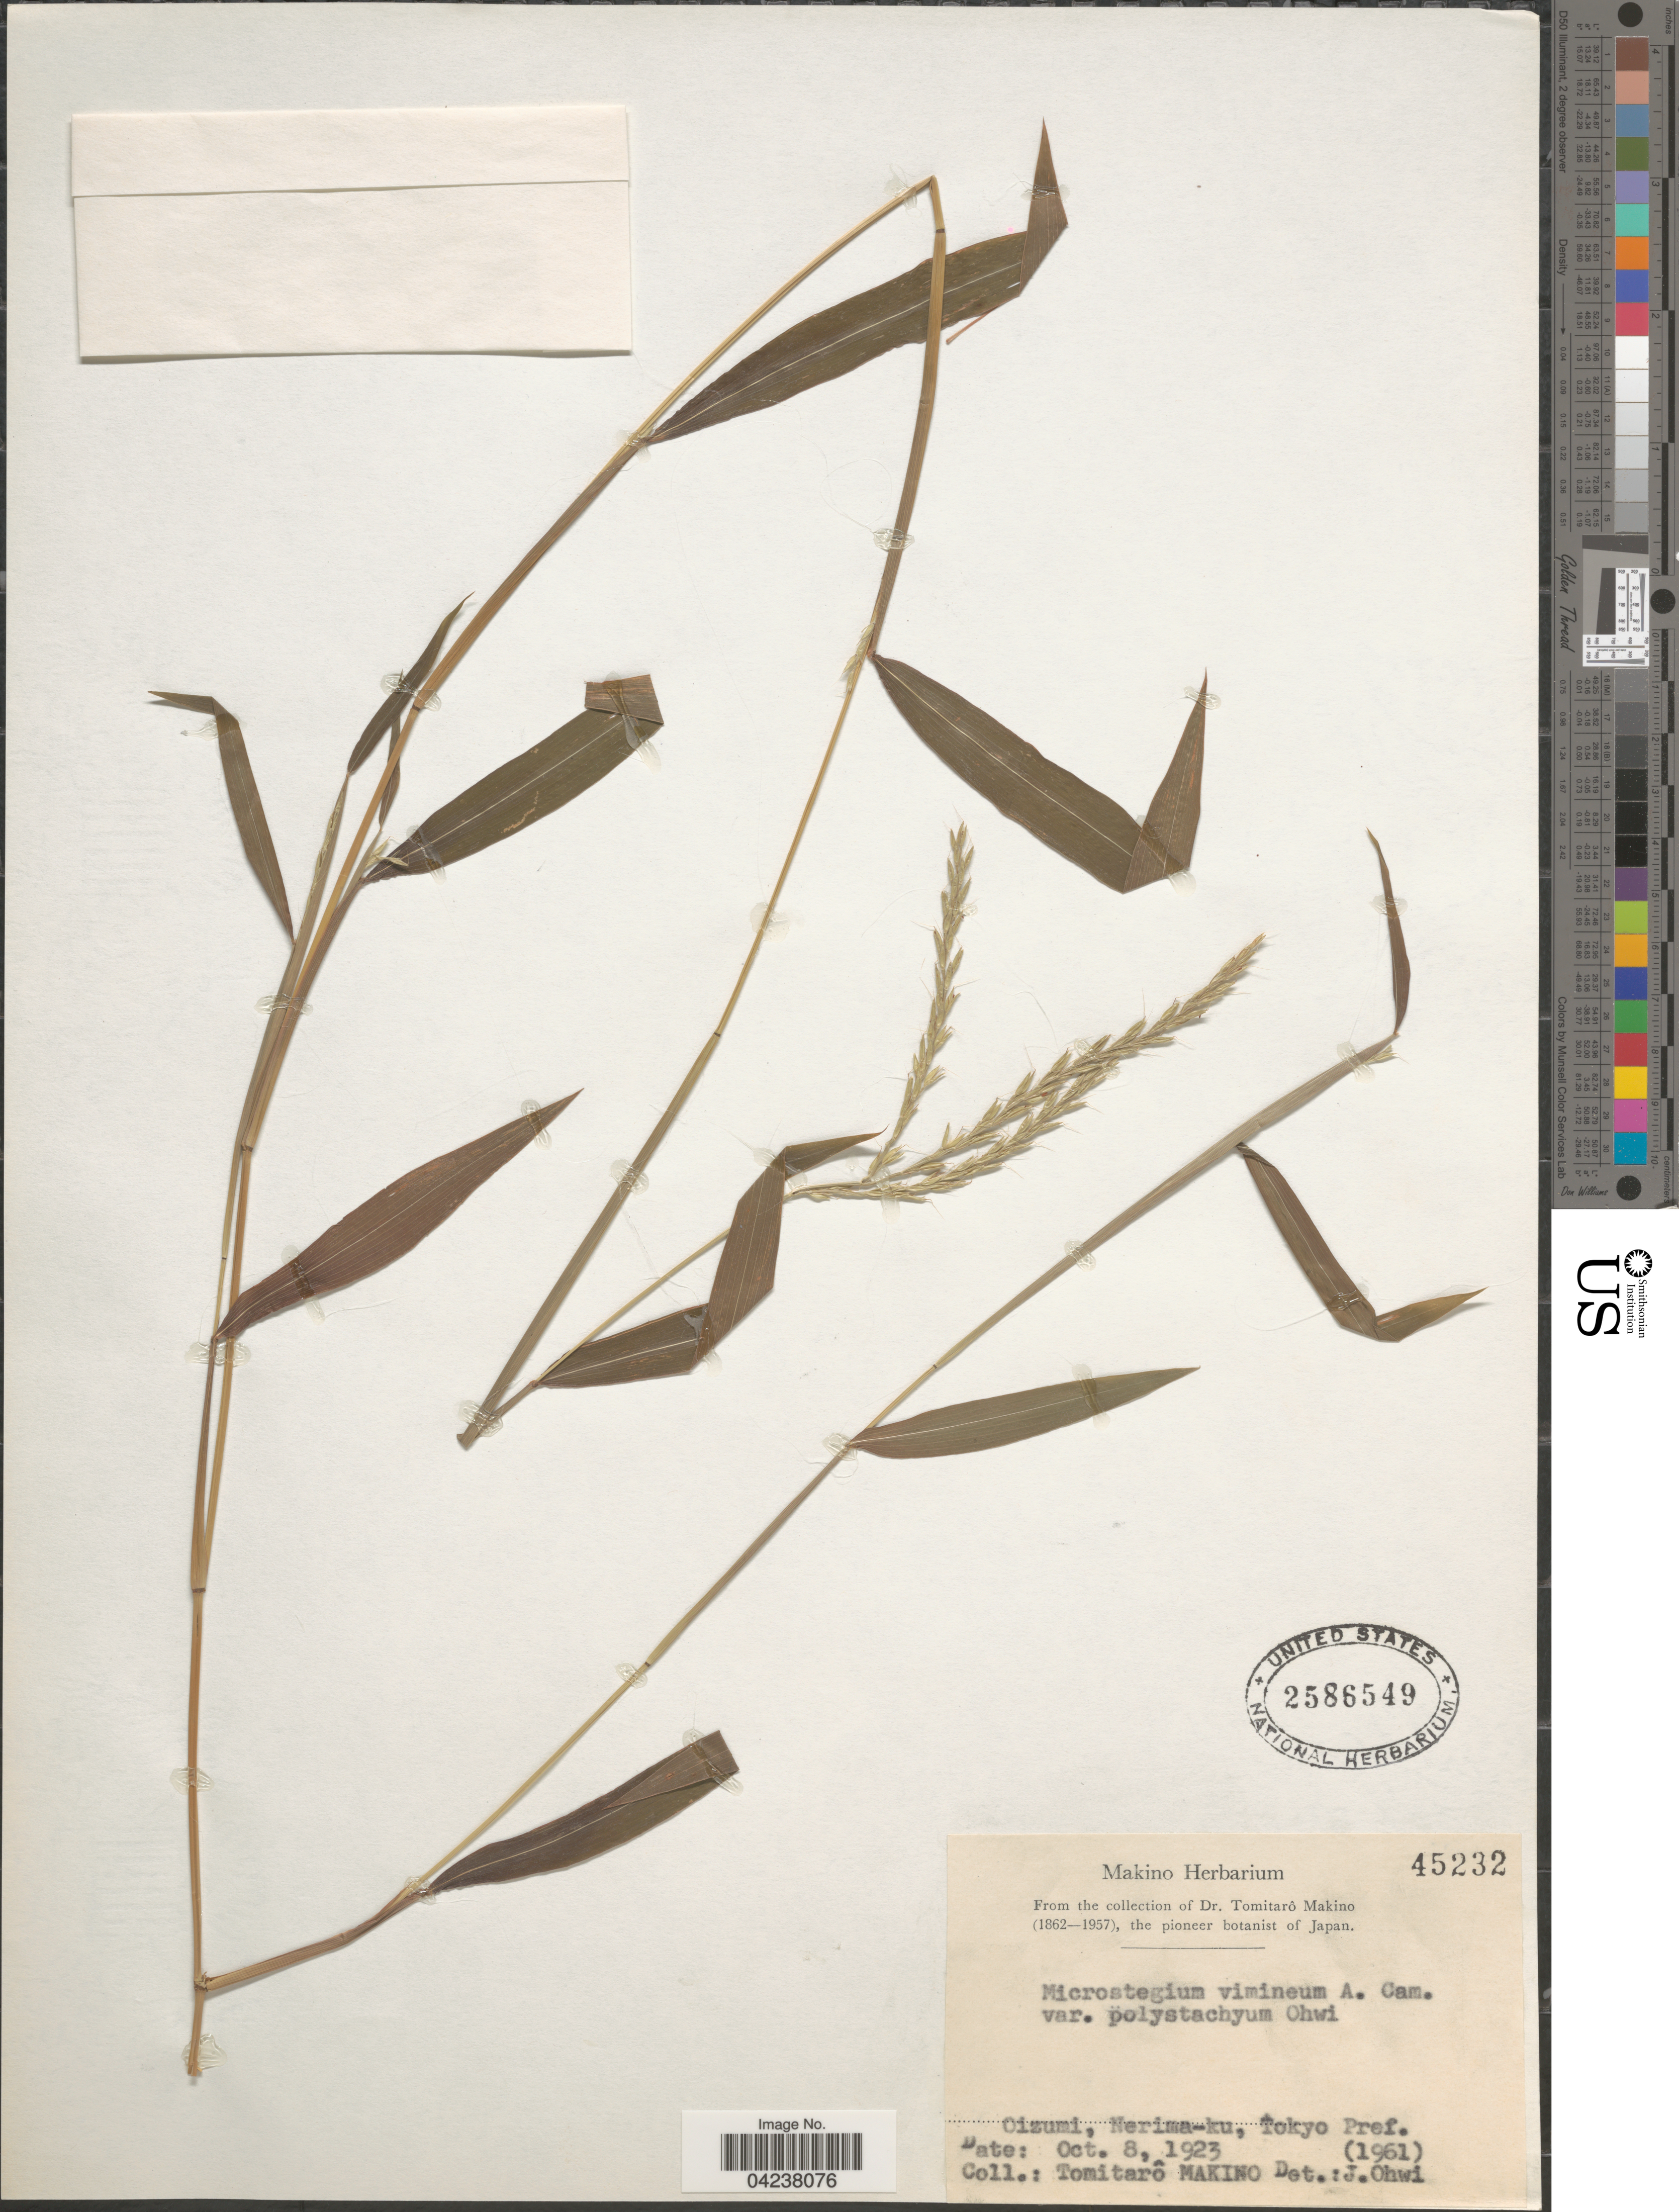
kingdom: Plantae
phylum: Tracheophyta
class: Liliopsida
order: Poales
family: Poaceae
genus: Microstegium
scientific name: Microstegium vimineum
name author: (Trin.) A. Camus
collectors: T. Makino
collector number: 45232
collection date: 1923-10-08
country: Japan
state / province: Tokyo, Federal City of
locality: Oizumi, Nerima-ku, Tokyo Pref.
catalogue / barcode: US 2586549